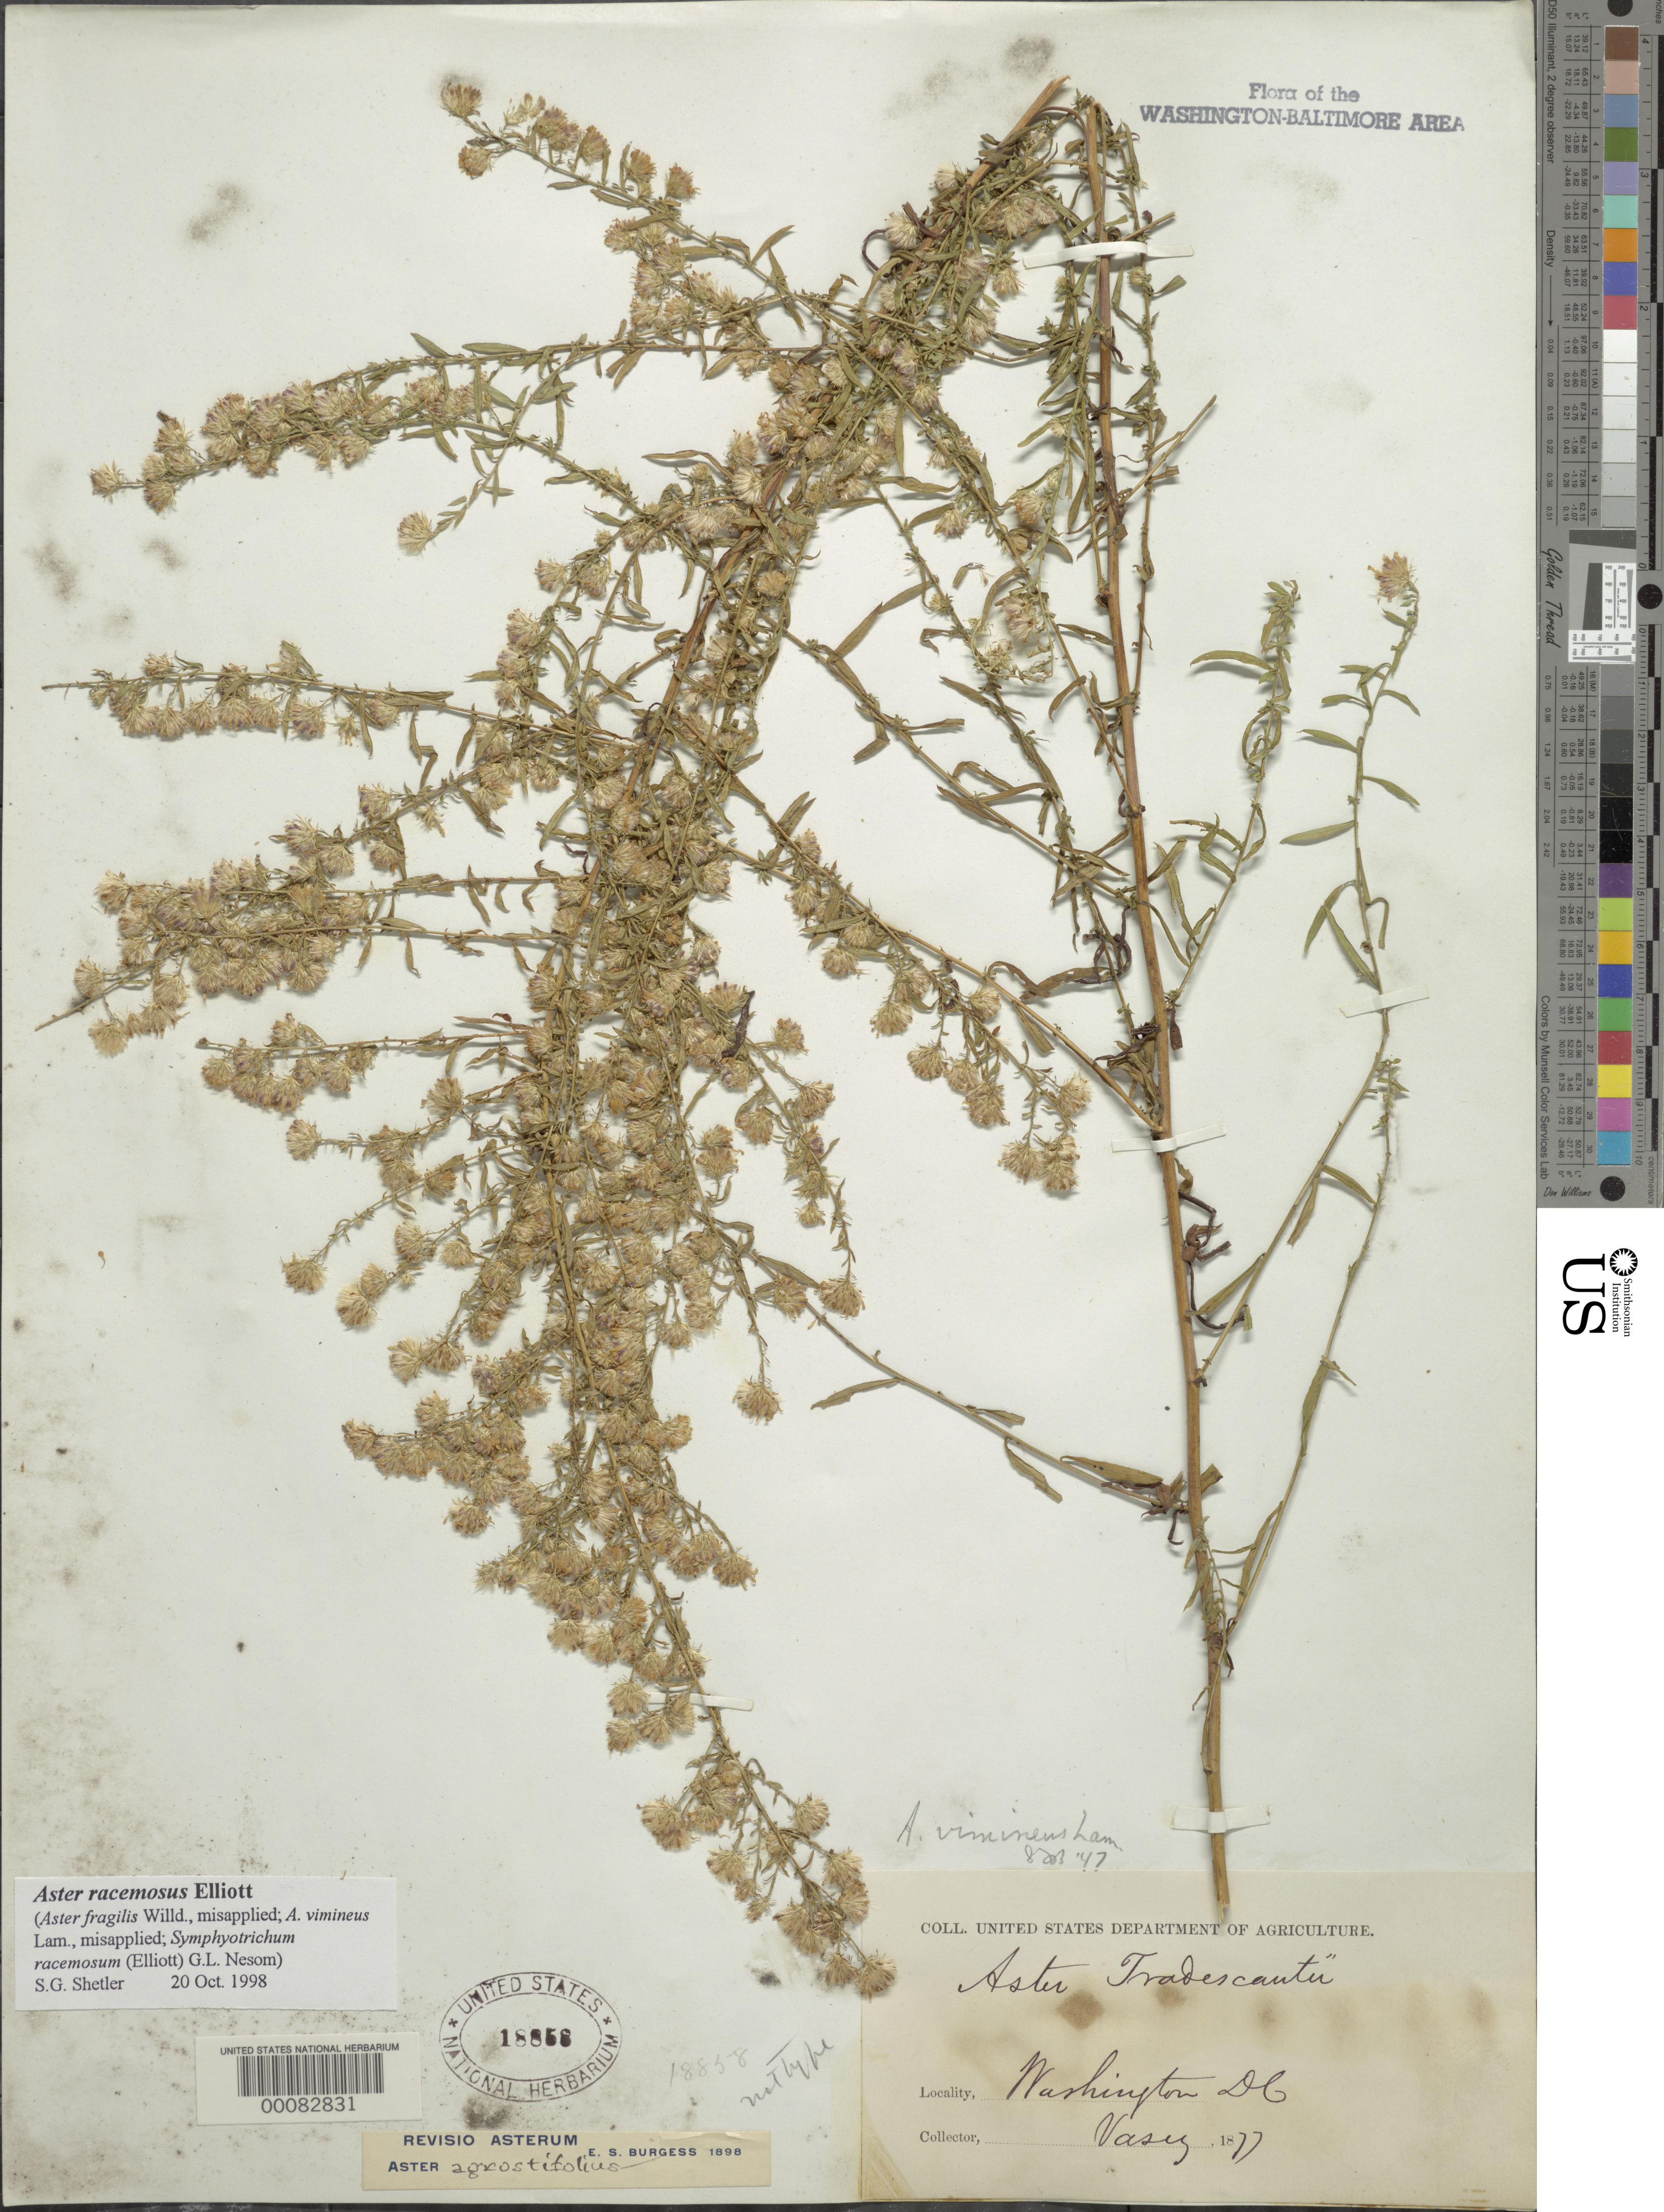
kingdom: Plantae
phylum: Tracheophyta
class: Magnoliopsida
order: Asterales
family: Asteraceae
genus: Symphyotrichum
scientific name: Symphyotrichum racemosum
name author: (Elliott) G.L. Nesom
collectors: G. Vasey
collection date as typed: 1877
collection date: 1877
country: United States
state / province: District of Columbia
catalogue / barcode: US 18858